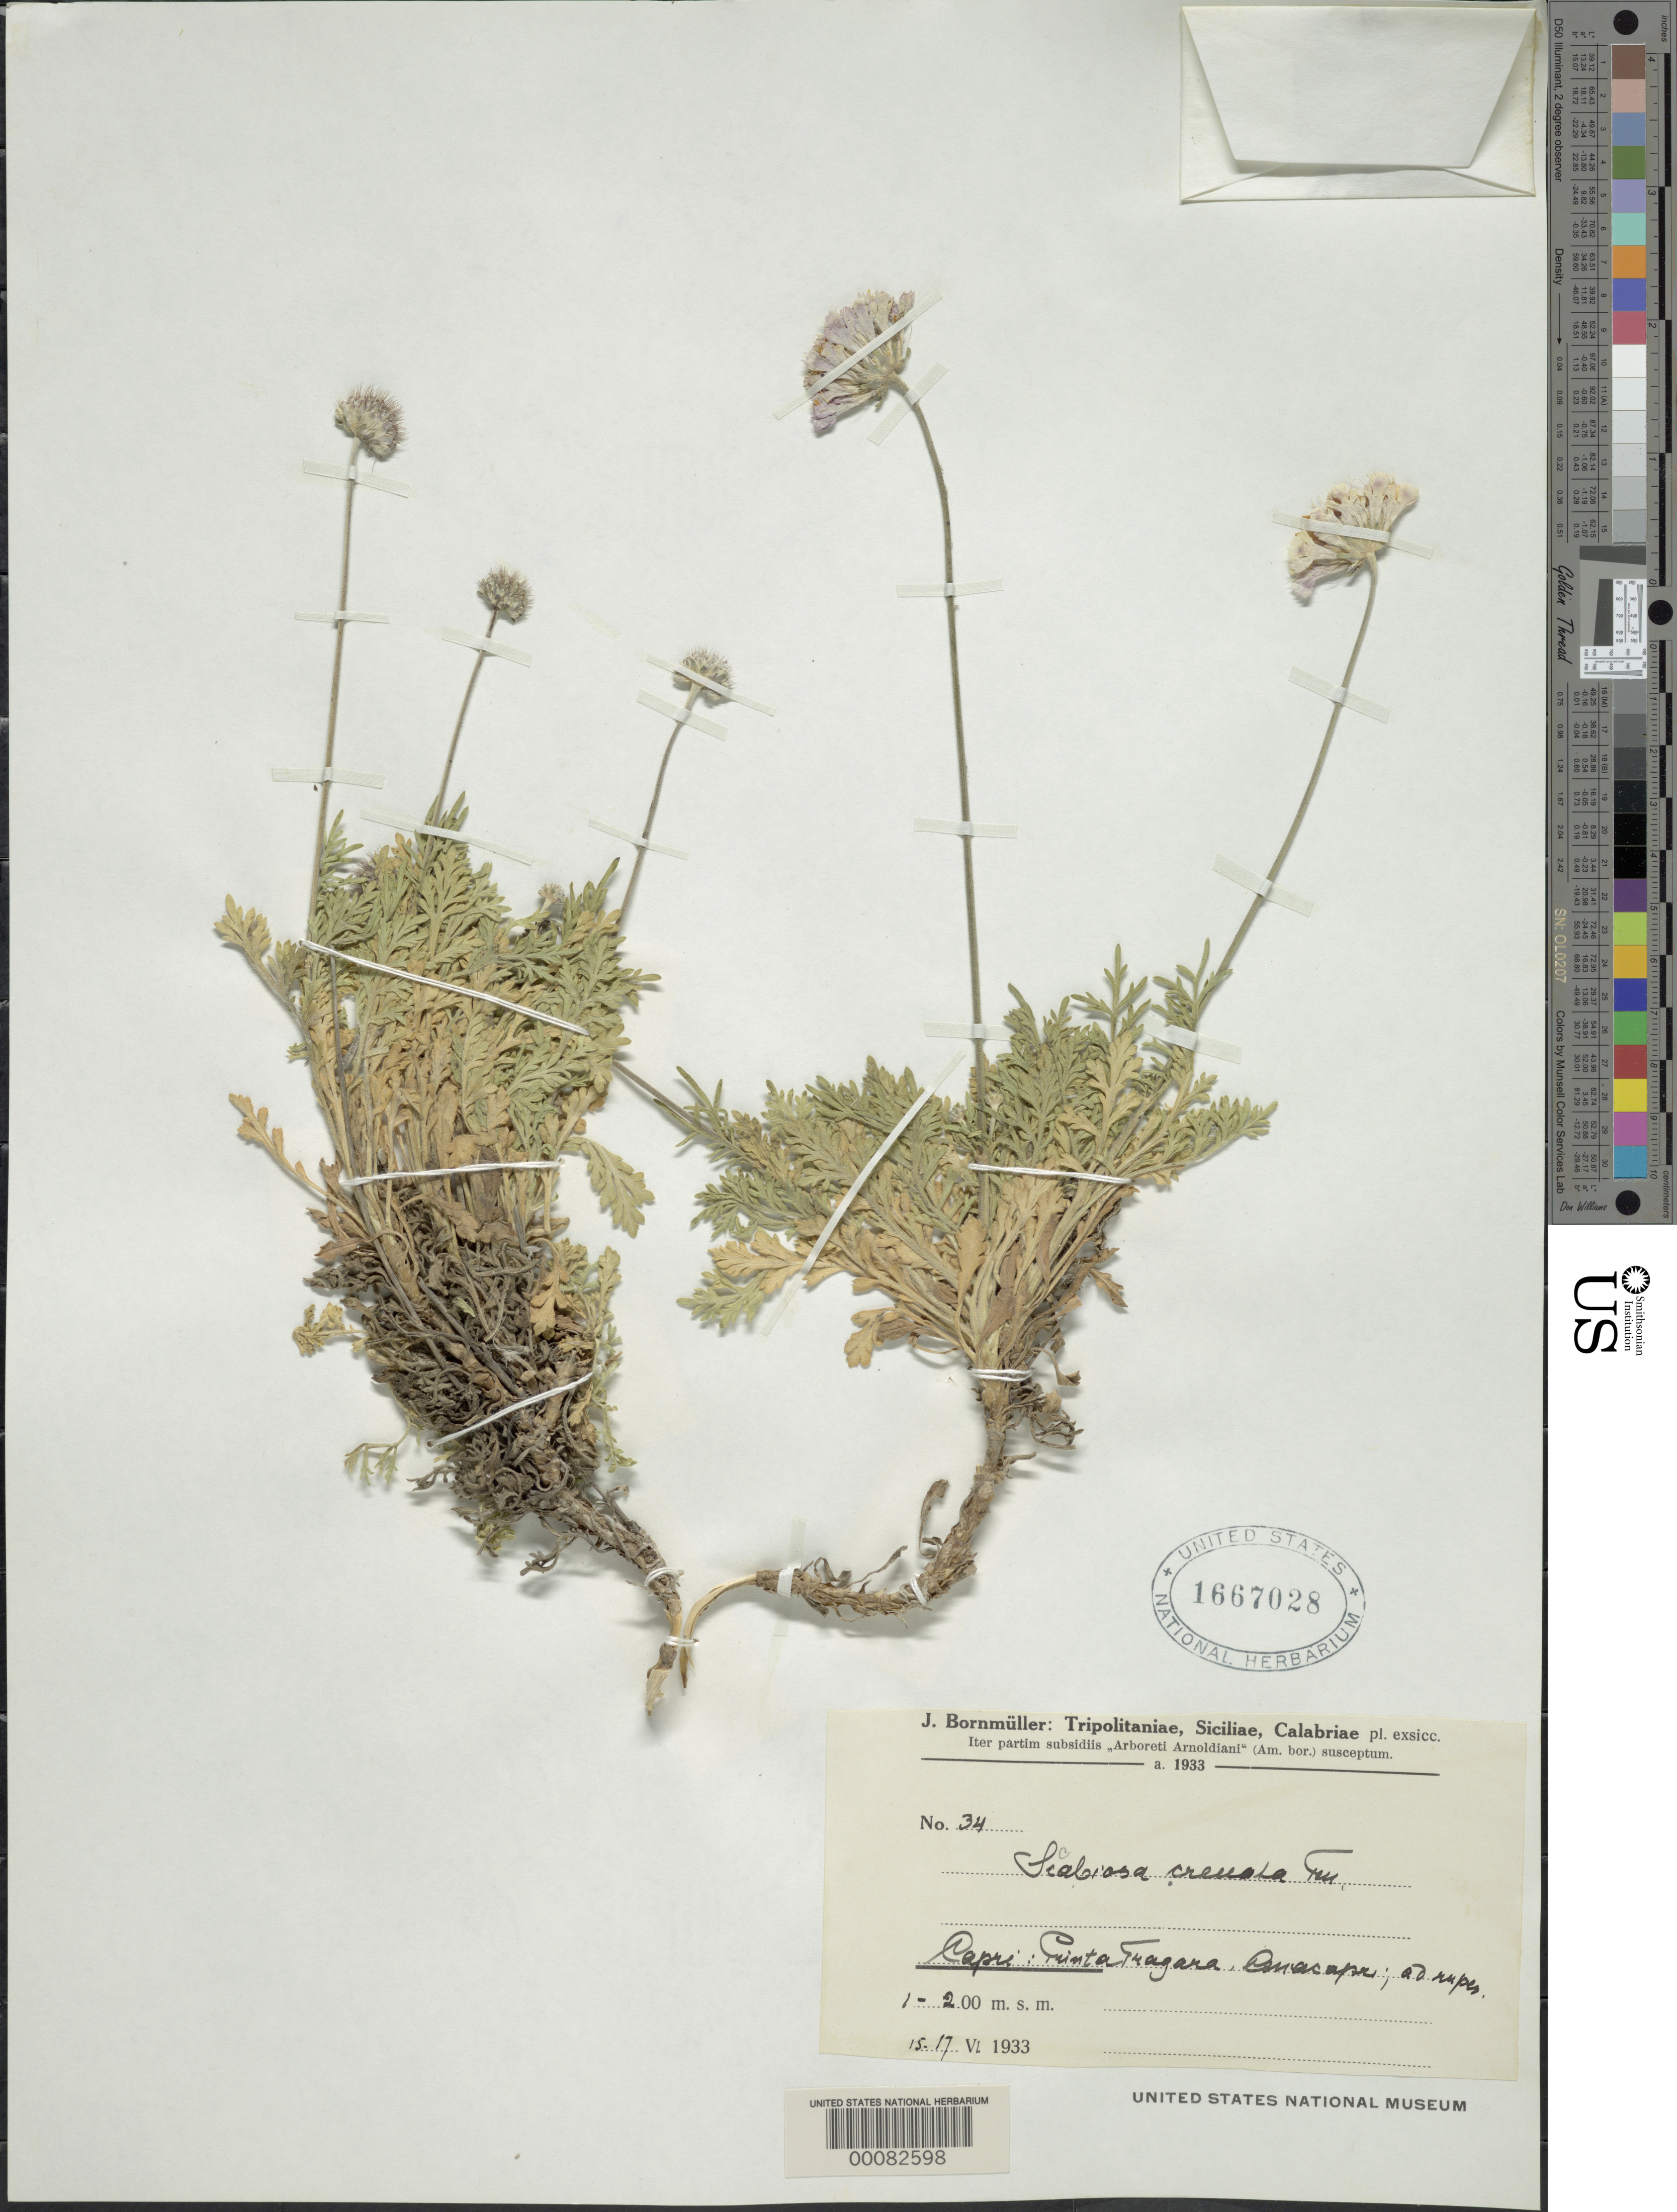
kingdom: Plantae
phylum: Tracheophyta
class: Magnoliopsida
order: Dipsacales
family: Caprifoliaceae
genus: Scabiosa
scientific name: Scabiosa crenata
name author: Cyrill.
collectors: J. Bornmüller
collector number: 34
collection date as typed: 15 Jun 1933 to 17 Jun 1933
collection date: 1933-06-15/1933-06-17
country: Italy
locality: Capri, Cinta Fragara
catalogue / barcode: US 1667028